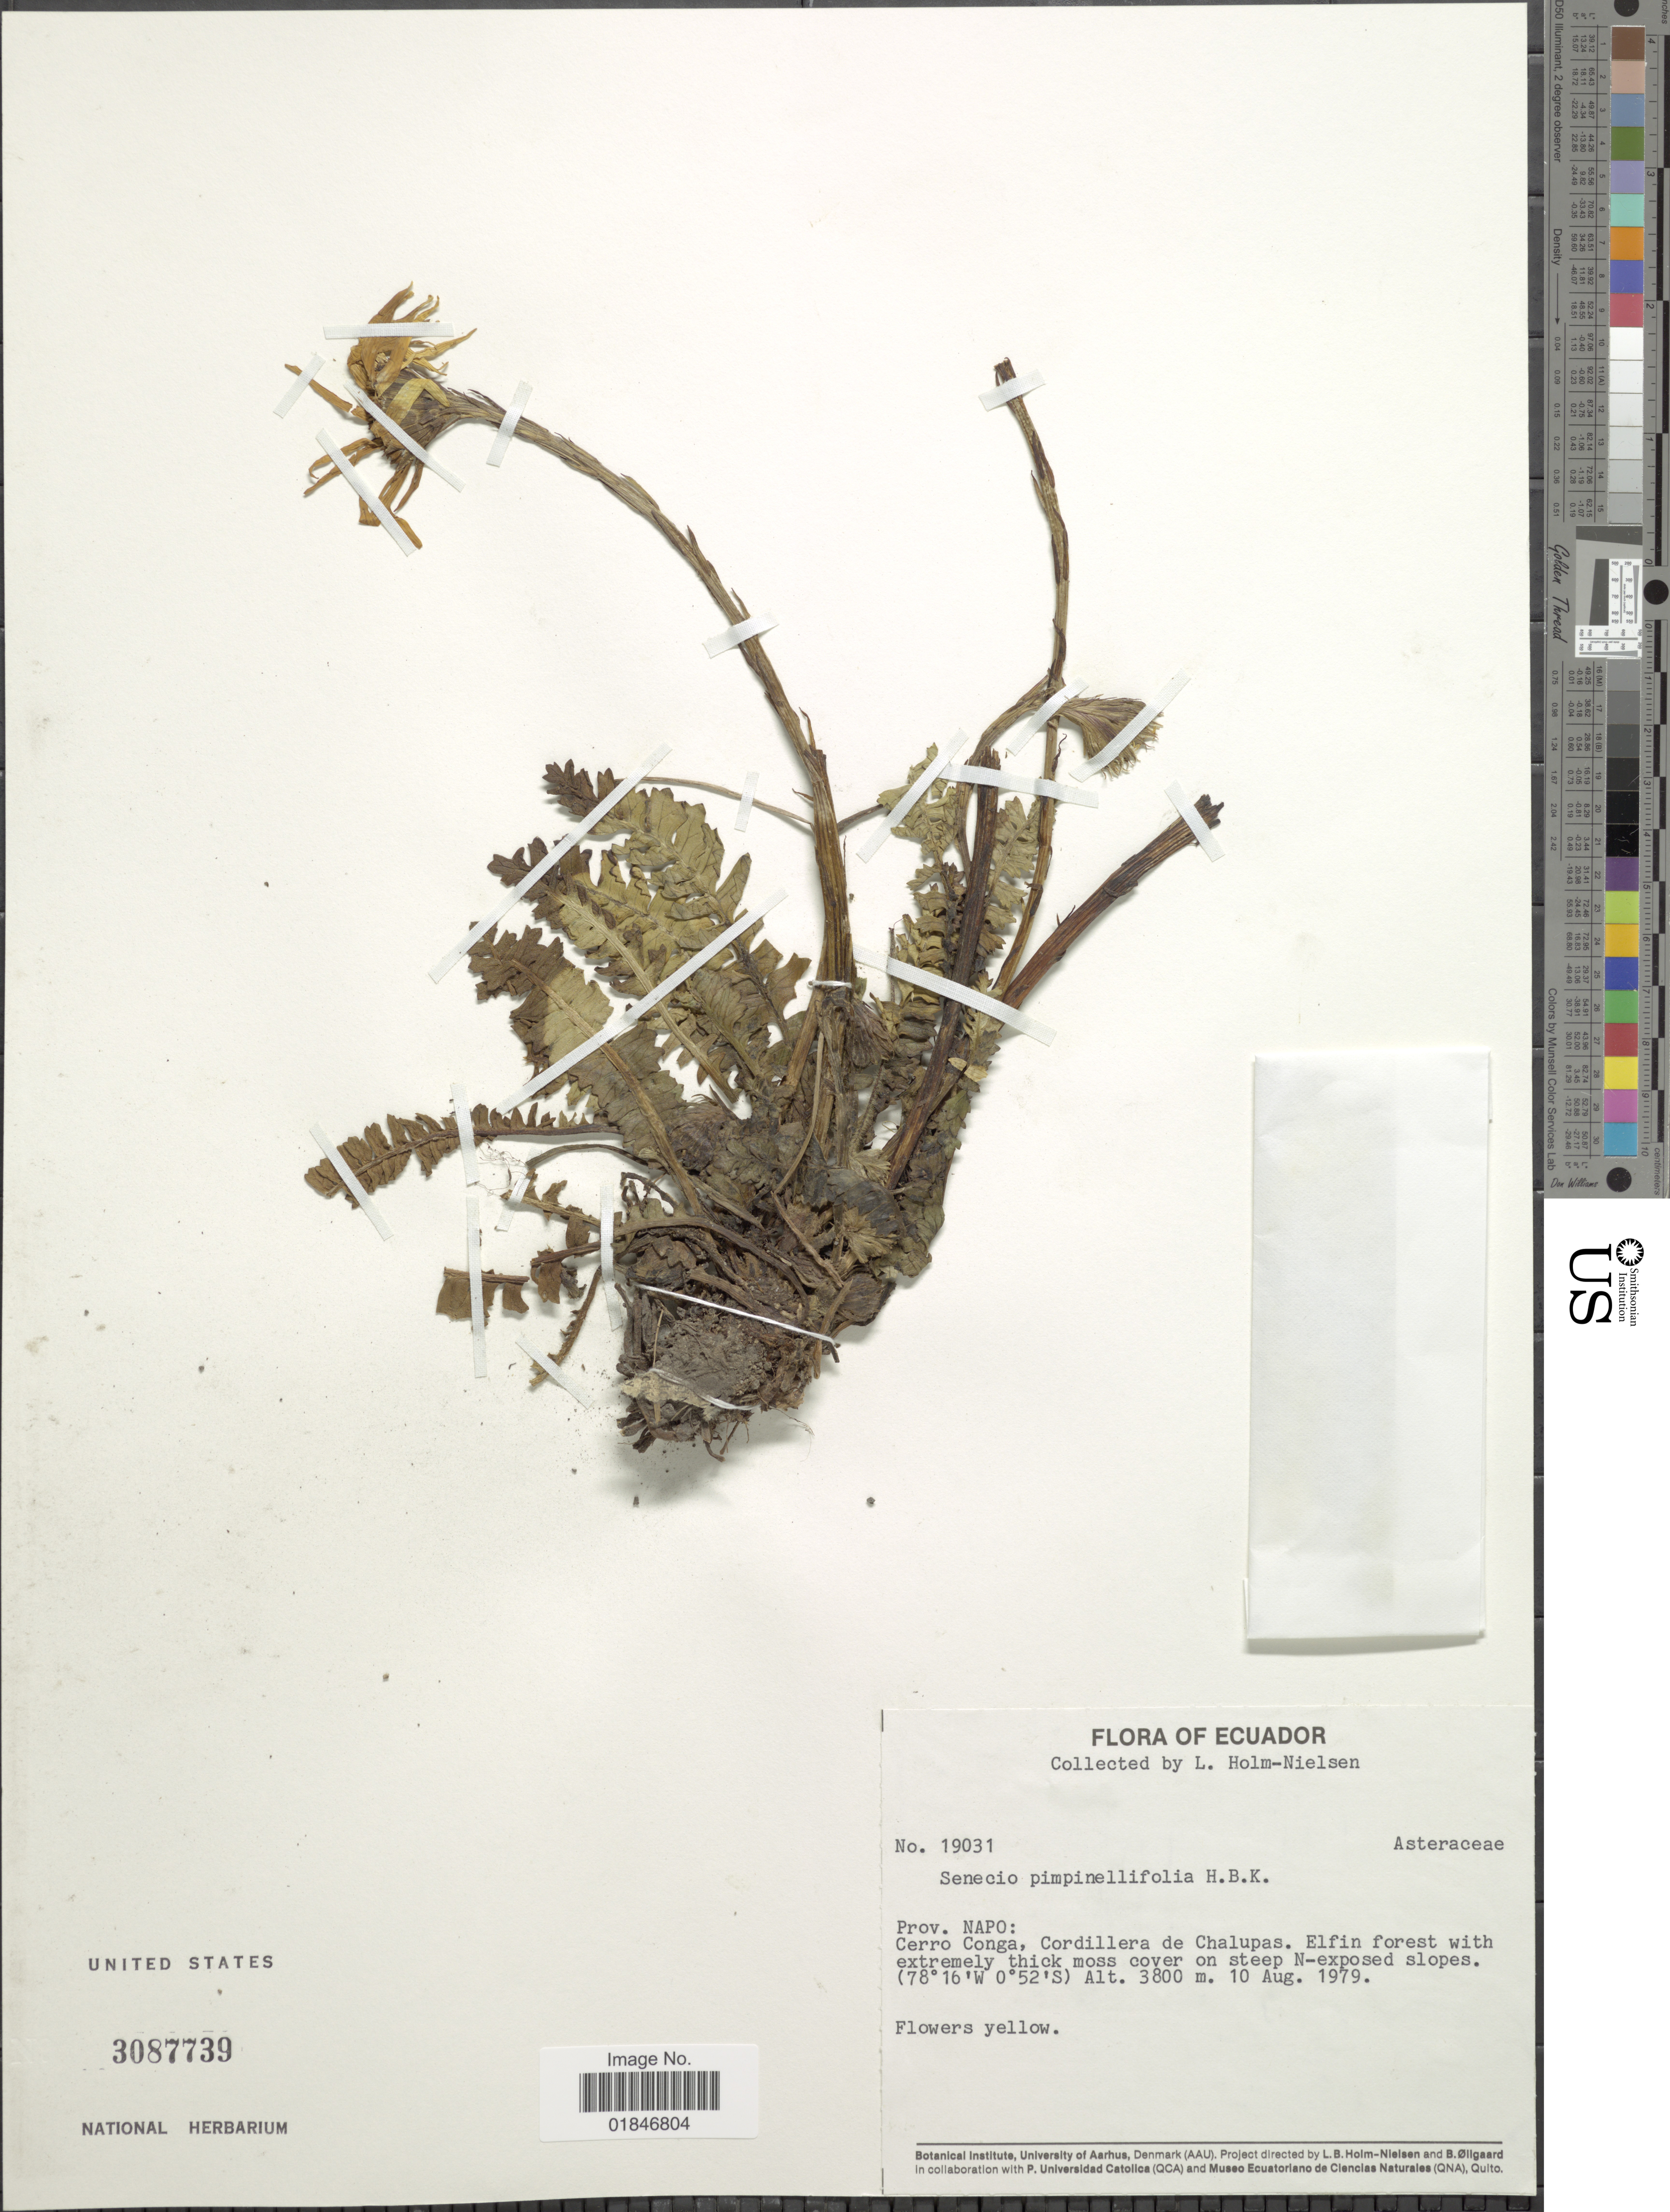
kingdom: Plantae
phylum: Tracheophyta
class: Magnoliopsida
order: Asterales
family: Asteraceae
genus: Dorobaea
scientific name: Dorobaea pimpinellifolia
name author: (Kunth) B. Nord.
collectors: L. B. Holm-Nielsen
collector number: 19031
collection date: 1979-08-10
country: Ecuador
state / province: Napo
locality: Prov. Napo: Cerro Conga, Cordiller de Cahlupas,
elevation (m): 3800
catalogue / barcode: US 3087739